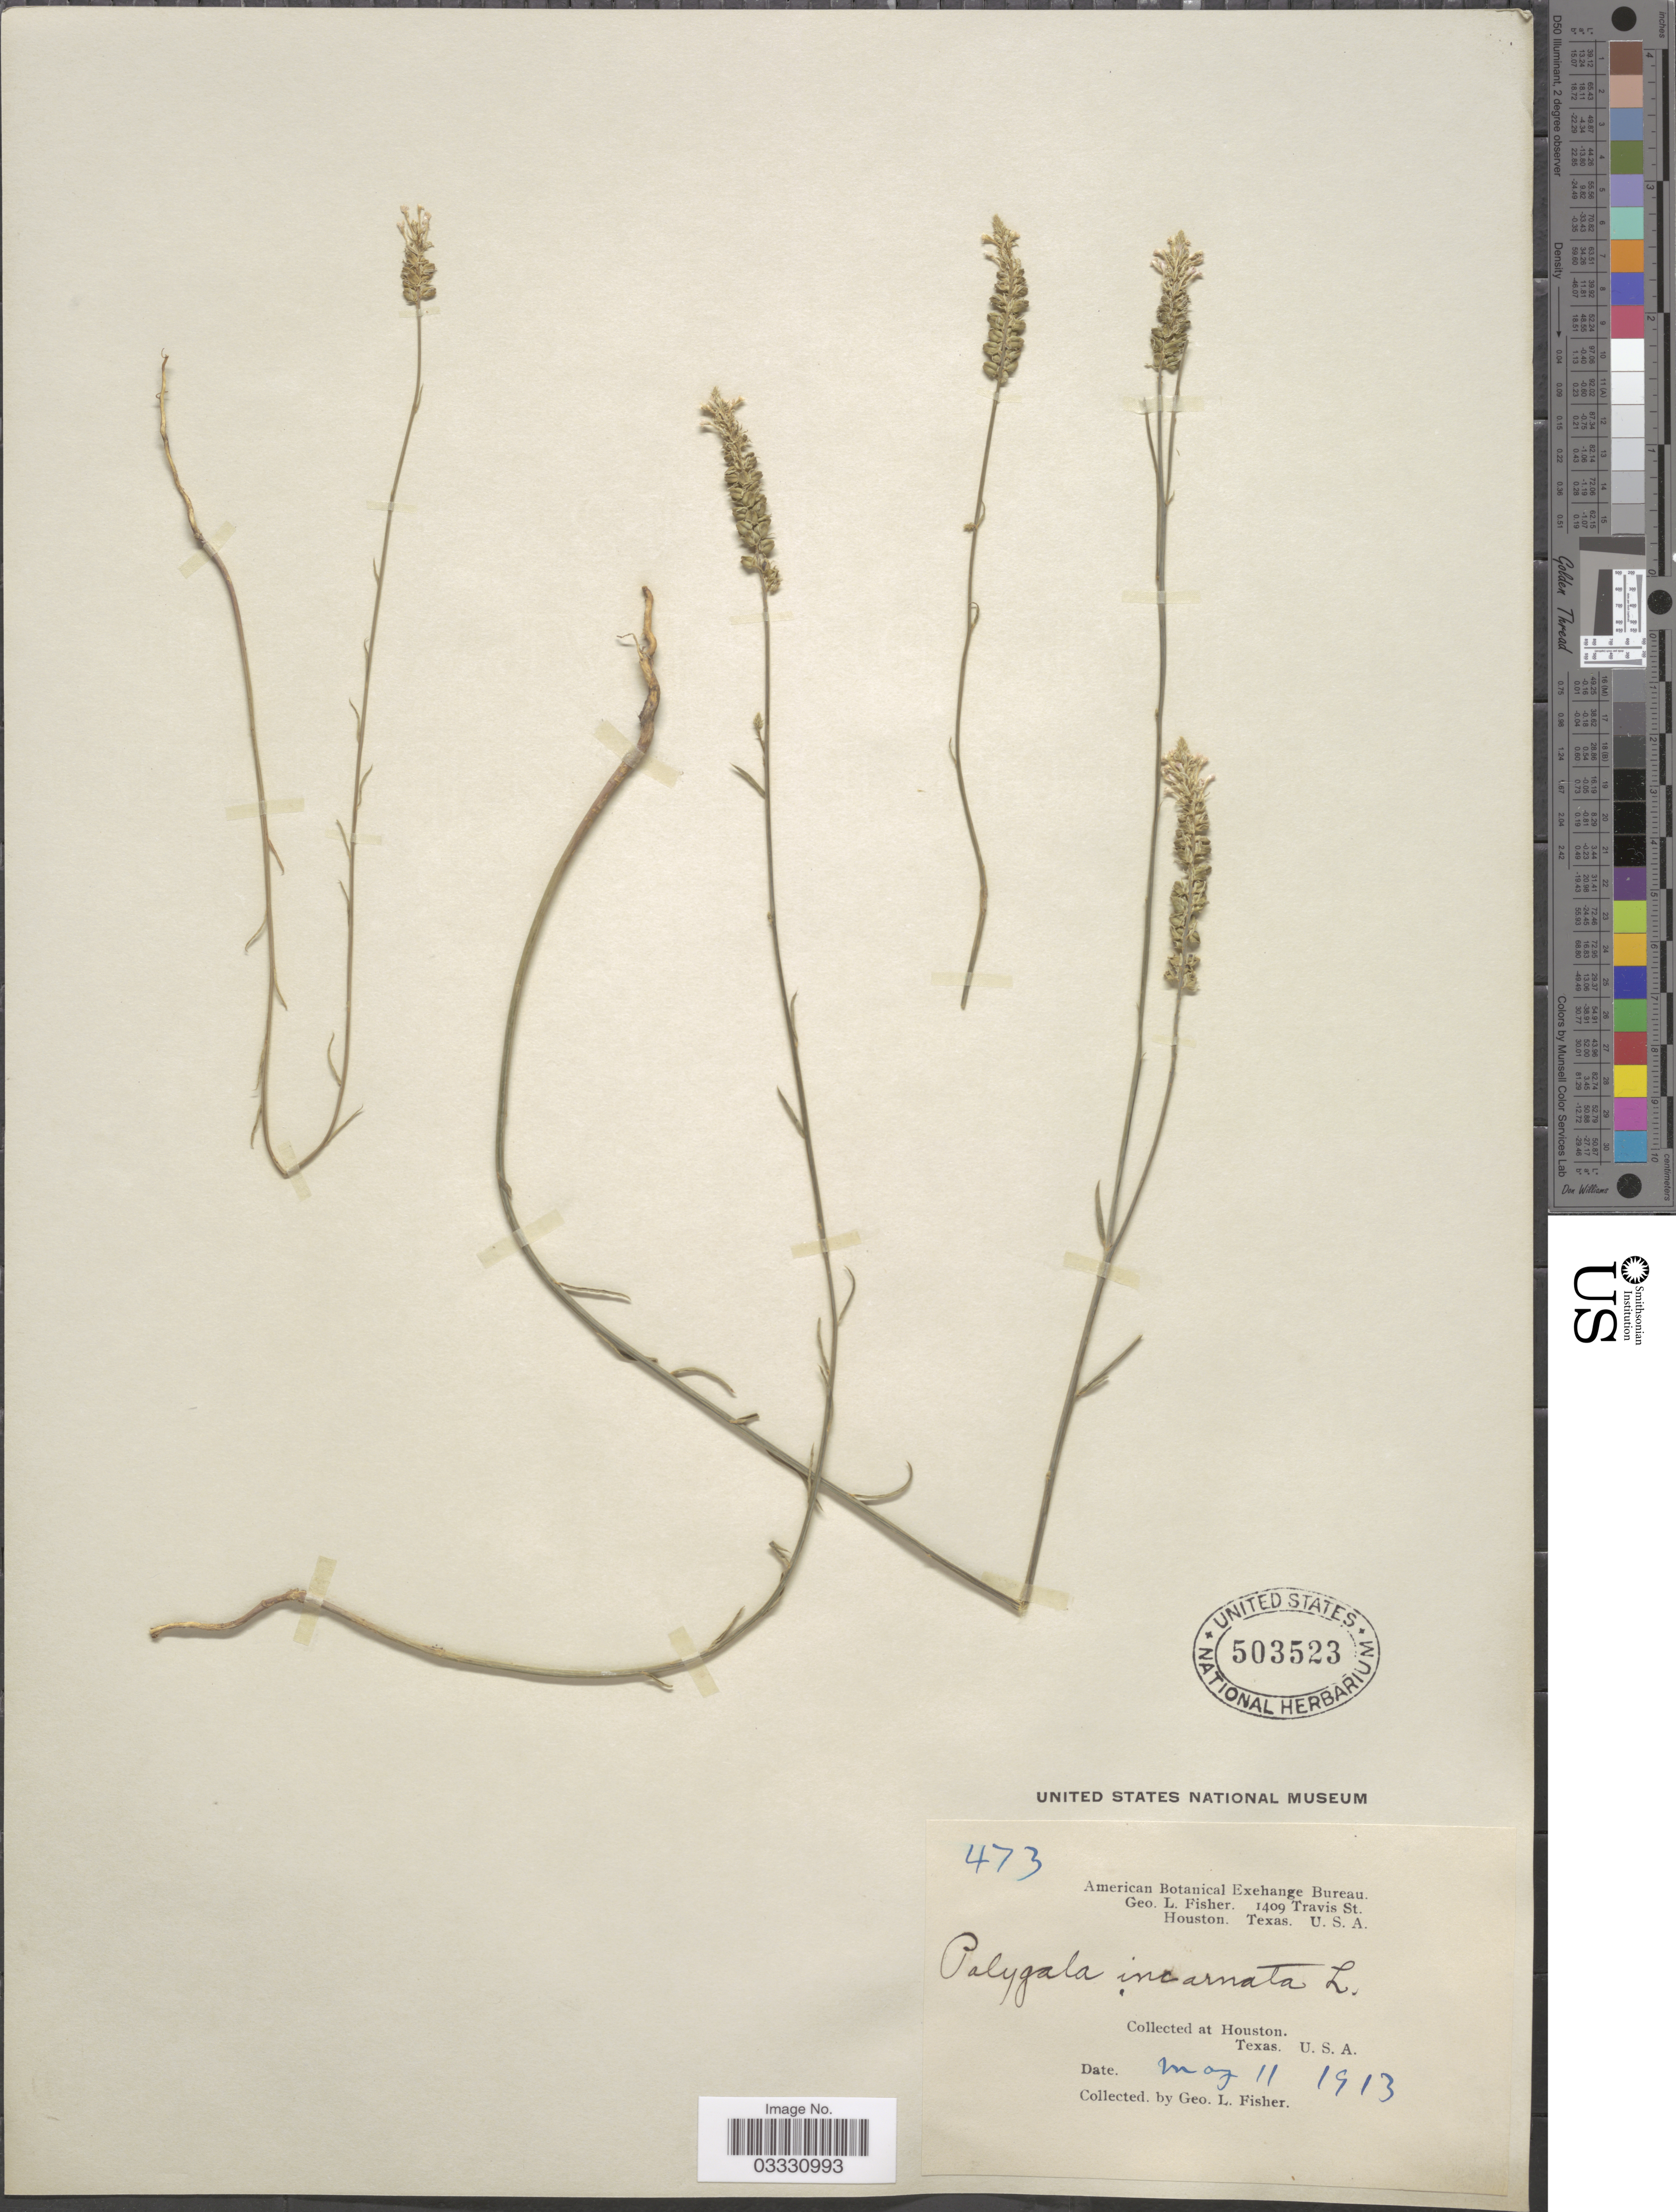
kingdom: Plantae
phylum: Tracheophyta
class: Magnoliopsida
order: Fabales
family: Polygalaceae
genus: Polygala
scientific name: Polygala incarnata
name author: L.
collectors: G. L. Fisher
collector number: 473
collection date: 1913-05-11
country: United States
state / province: Texas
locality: At Houston.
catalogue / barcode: US 503523